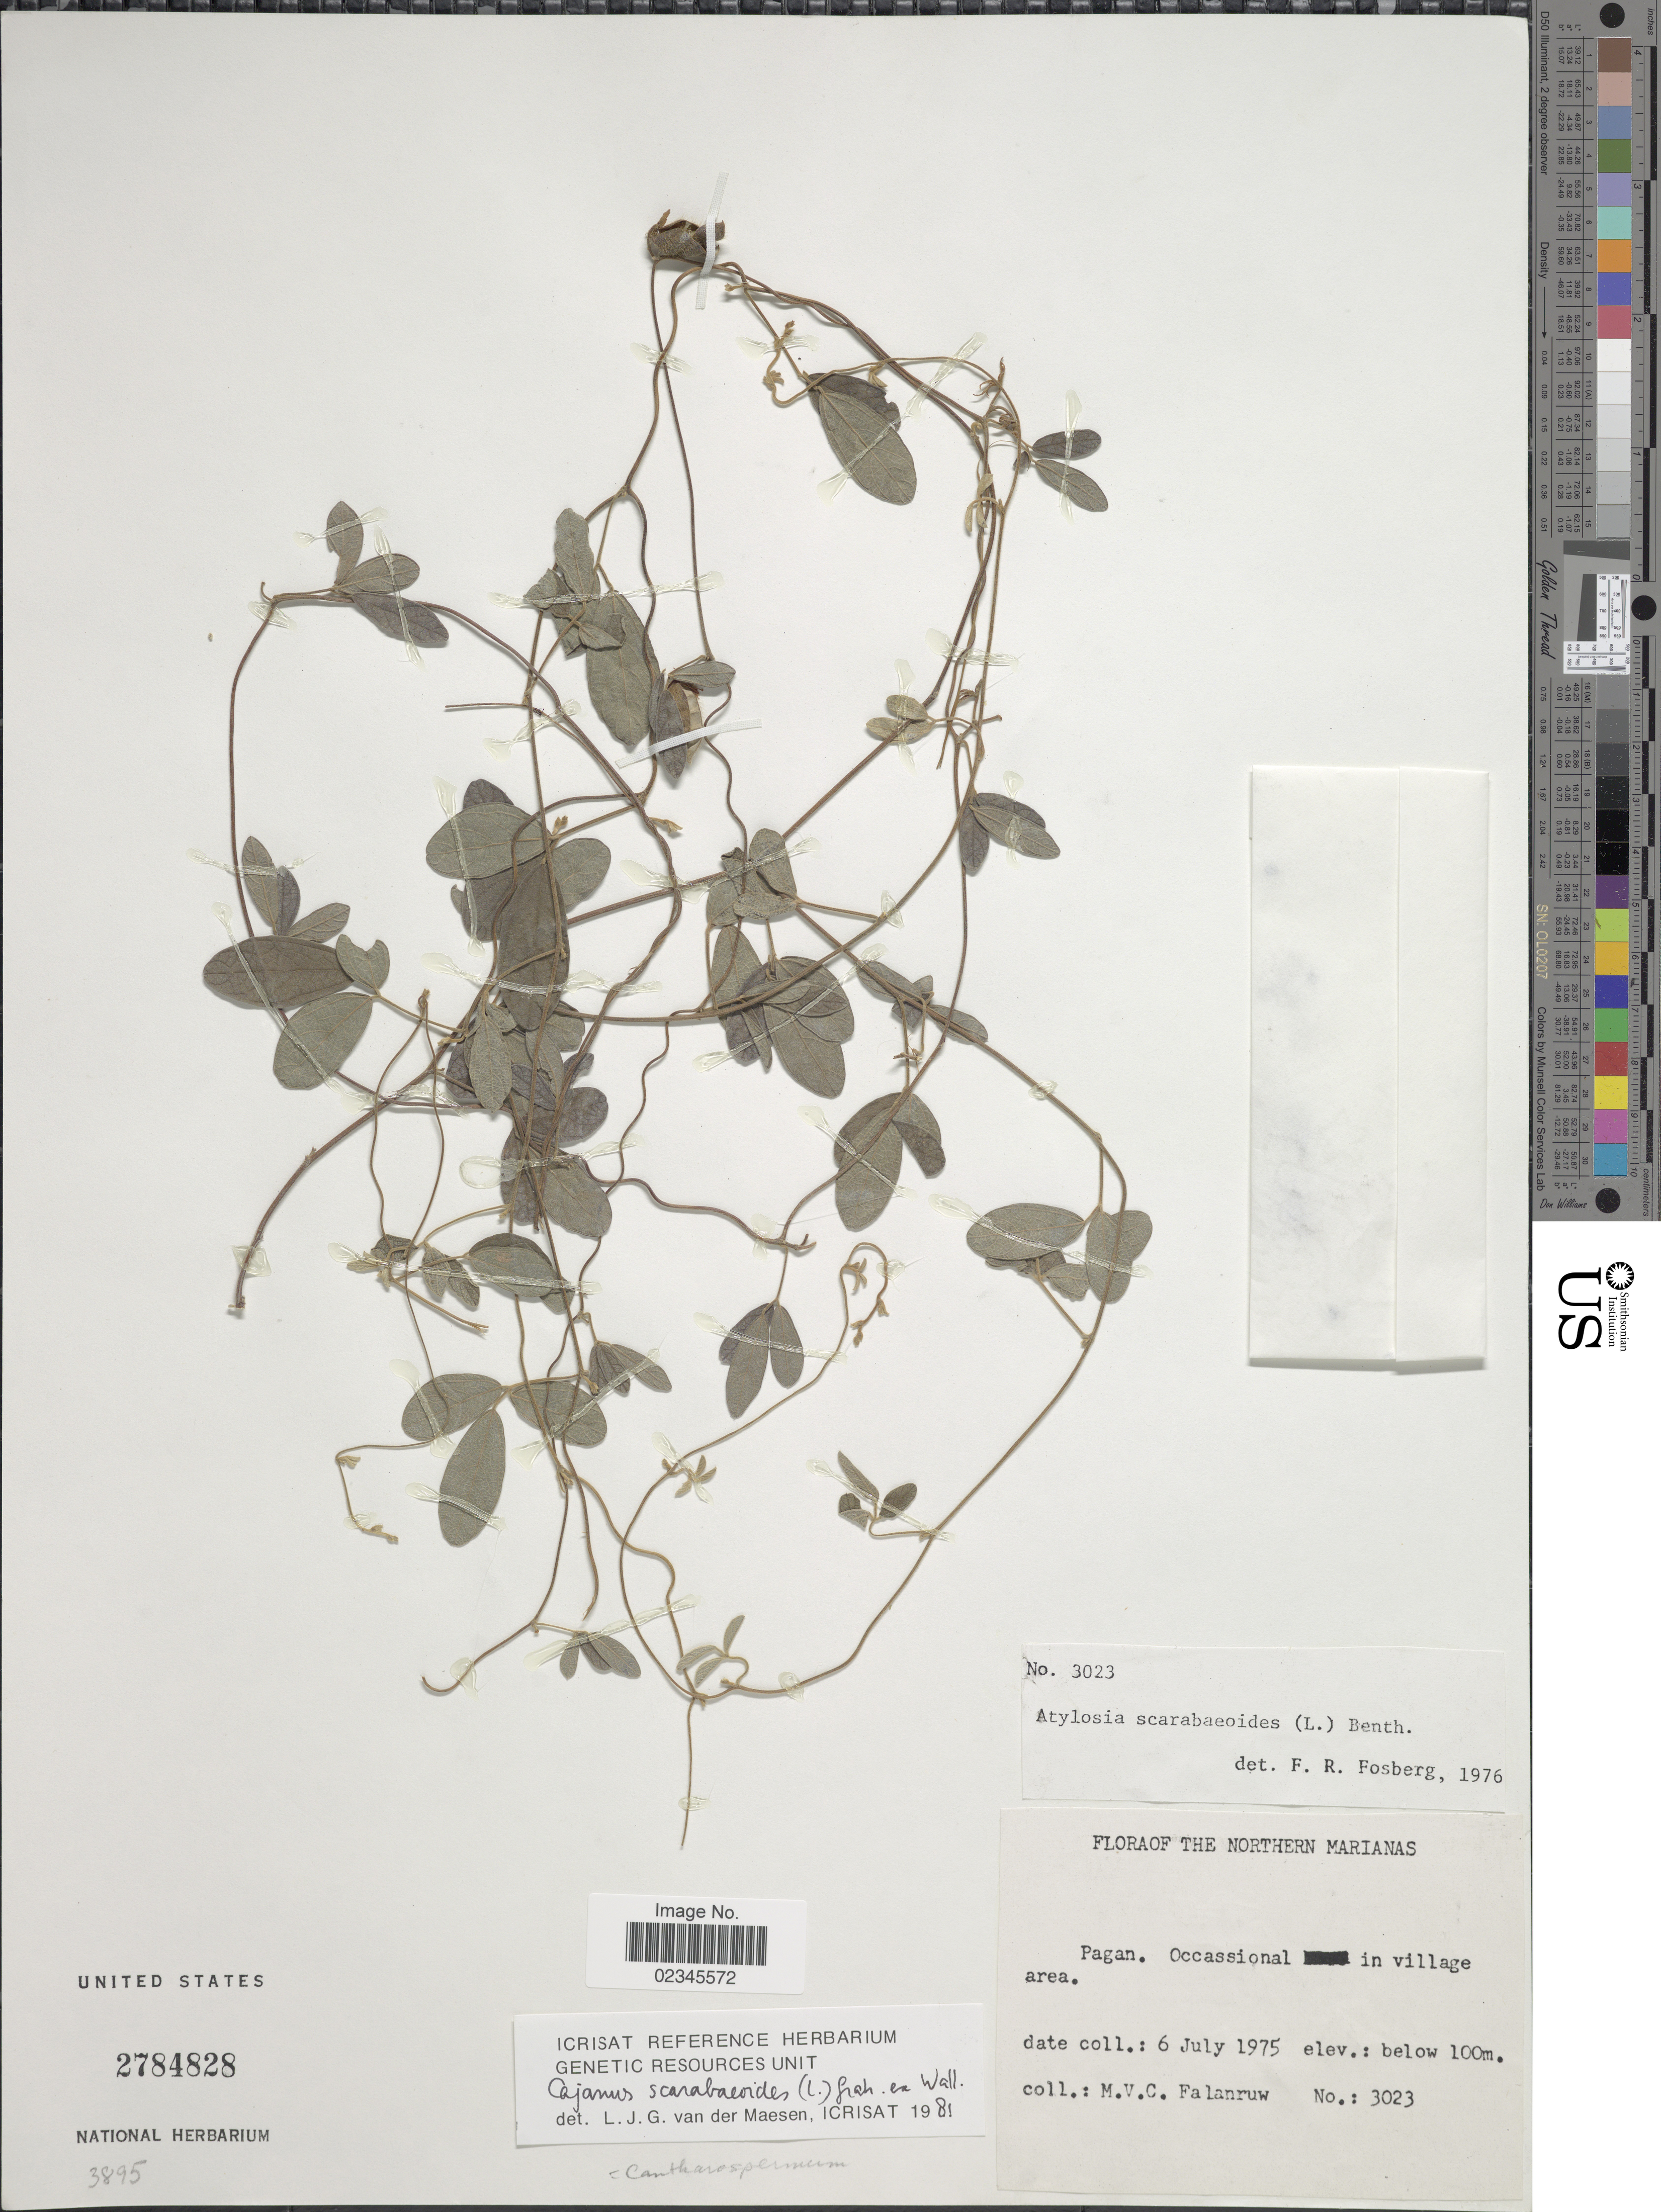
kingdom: Plantae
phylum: Tracheophyta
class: Magnoliopsida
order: Fabales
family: Fabaceae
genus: Cajanus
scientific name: Cajanus scarabaeoides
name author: (L.) Thou. ex Graham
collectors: M. V. Falanruw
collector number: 3023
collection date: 1975-07-06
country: Northern Mariana Islands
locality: Northern Marianas. Pagan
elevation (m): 100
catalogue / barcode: US 2784828